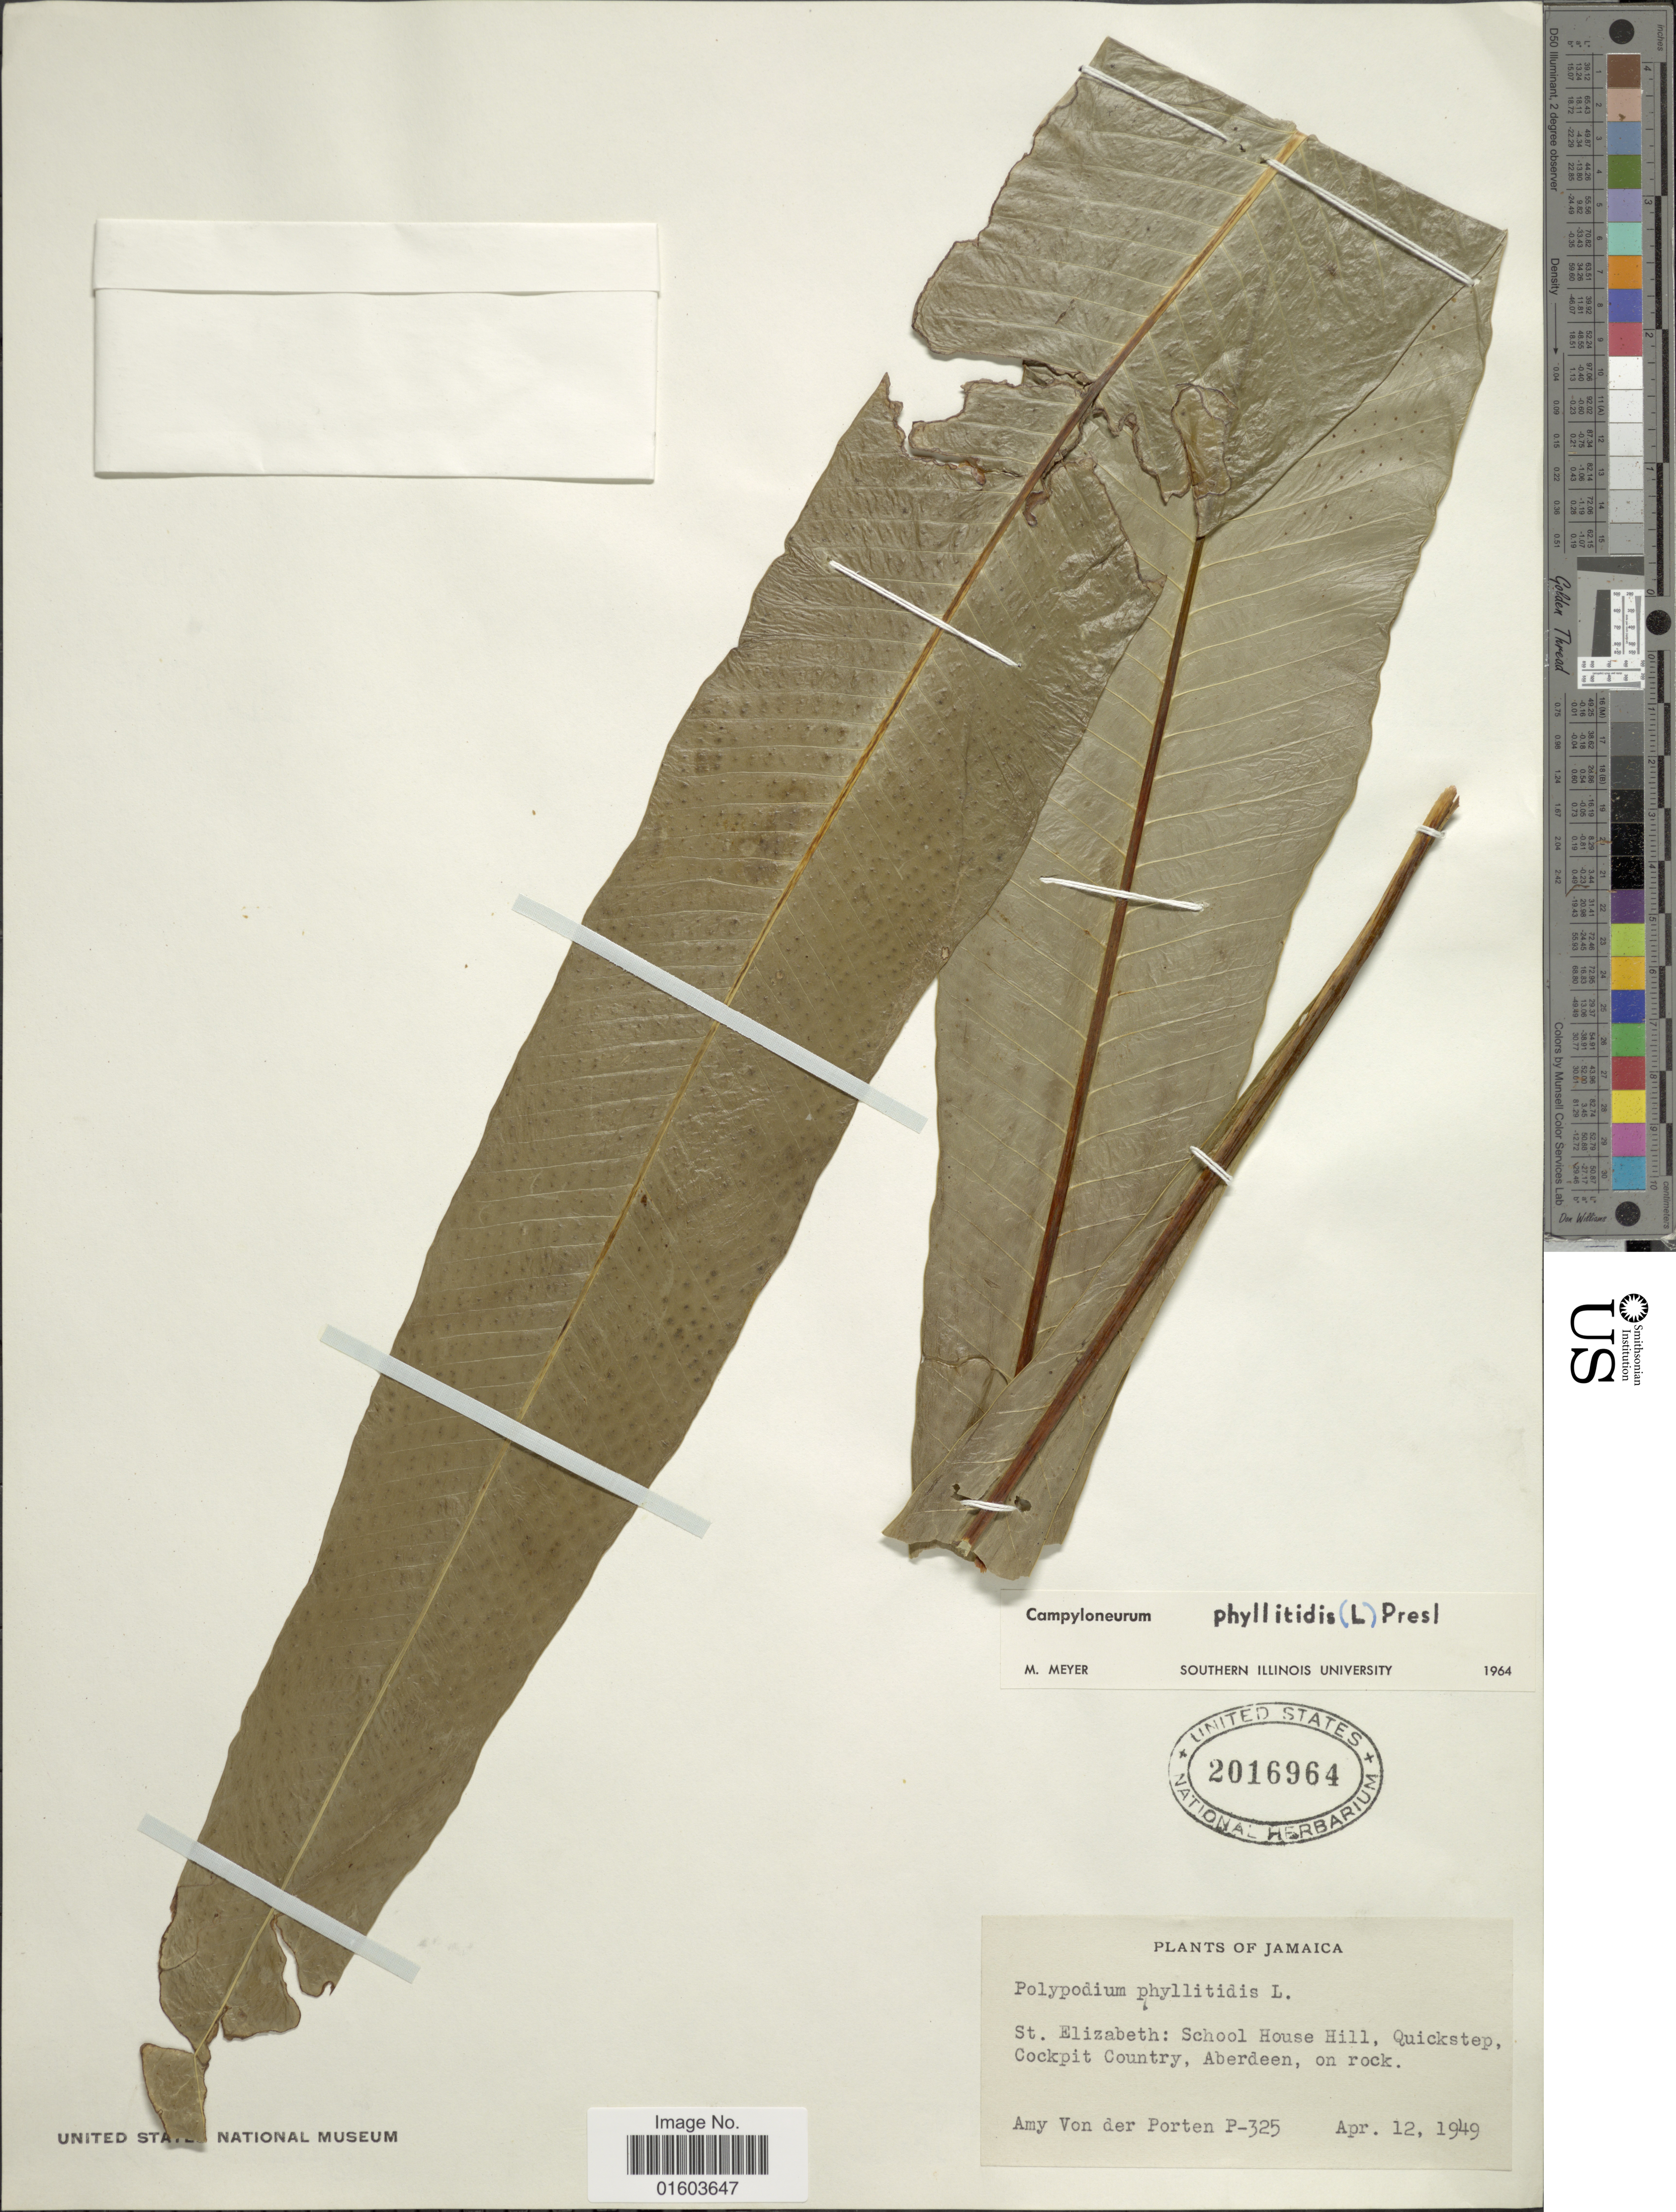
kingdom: Plantae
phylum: Tracheophyta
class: Polypodiopsida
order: Polypodiales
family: Polypodiaceae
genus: Campyloneurum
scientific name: Campyloneurum phyllitidis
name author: (L.) C. Presl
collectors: A. von der Porten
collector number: P-325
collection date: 1949-04-12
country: Jamaica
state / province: Saint Elizabeth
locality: St. Elizabeth: School House Hill, Quickstep Cockpir Country, Aberdeen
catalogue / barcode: US 2016964